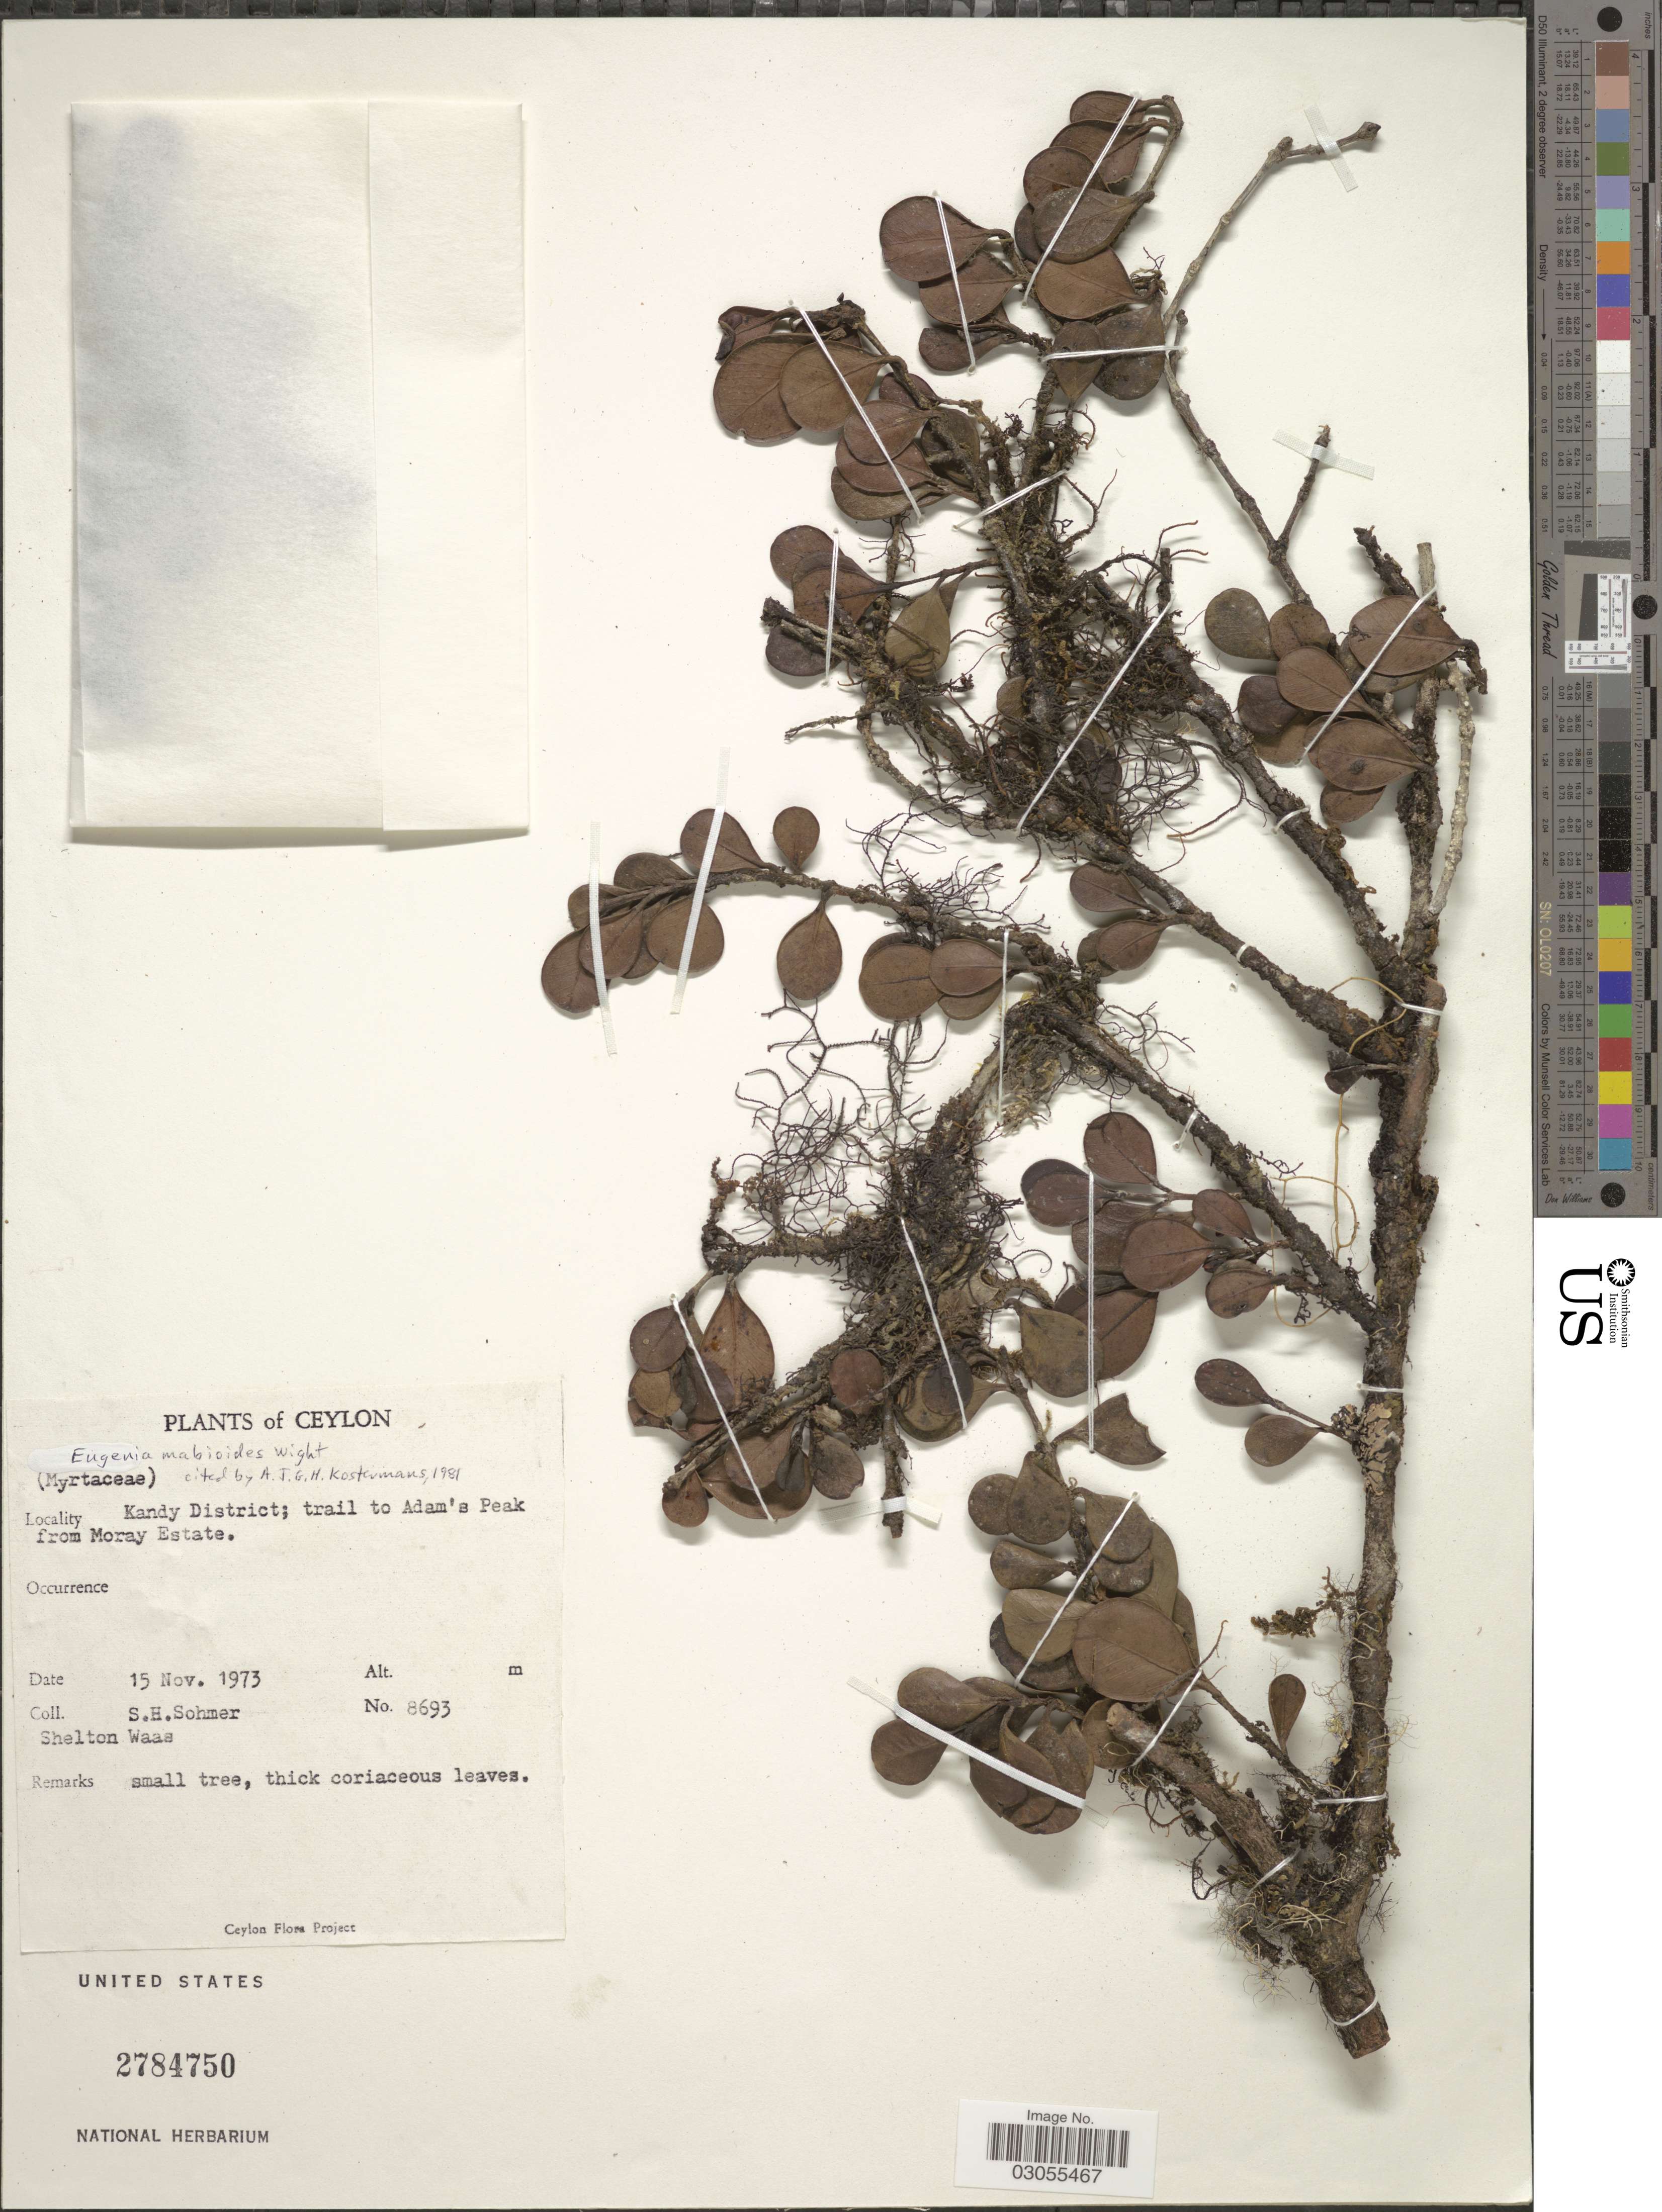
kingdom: Plantae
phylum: Tracheophyta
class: Magnoliopsida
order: Myrtales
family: Myrtaceae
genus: Eugenia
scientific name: Eugenia mabaeoides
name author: Wight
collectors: S. H. Sohmer & S. Waas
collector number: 8693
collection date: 1973-11-15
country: Sri Lanka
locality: Ceylon. Kandy District; trail to Adam's Peak from Moray Estate.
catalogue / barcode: US 2784750